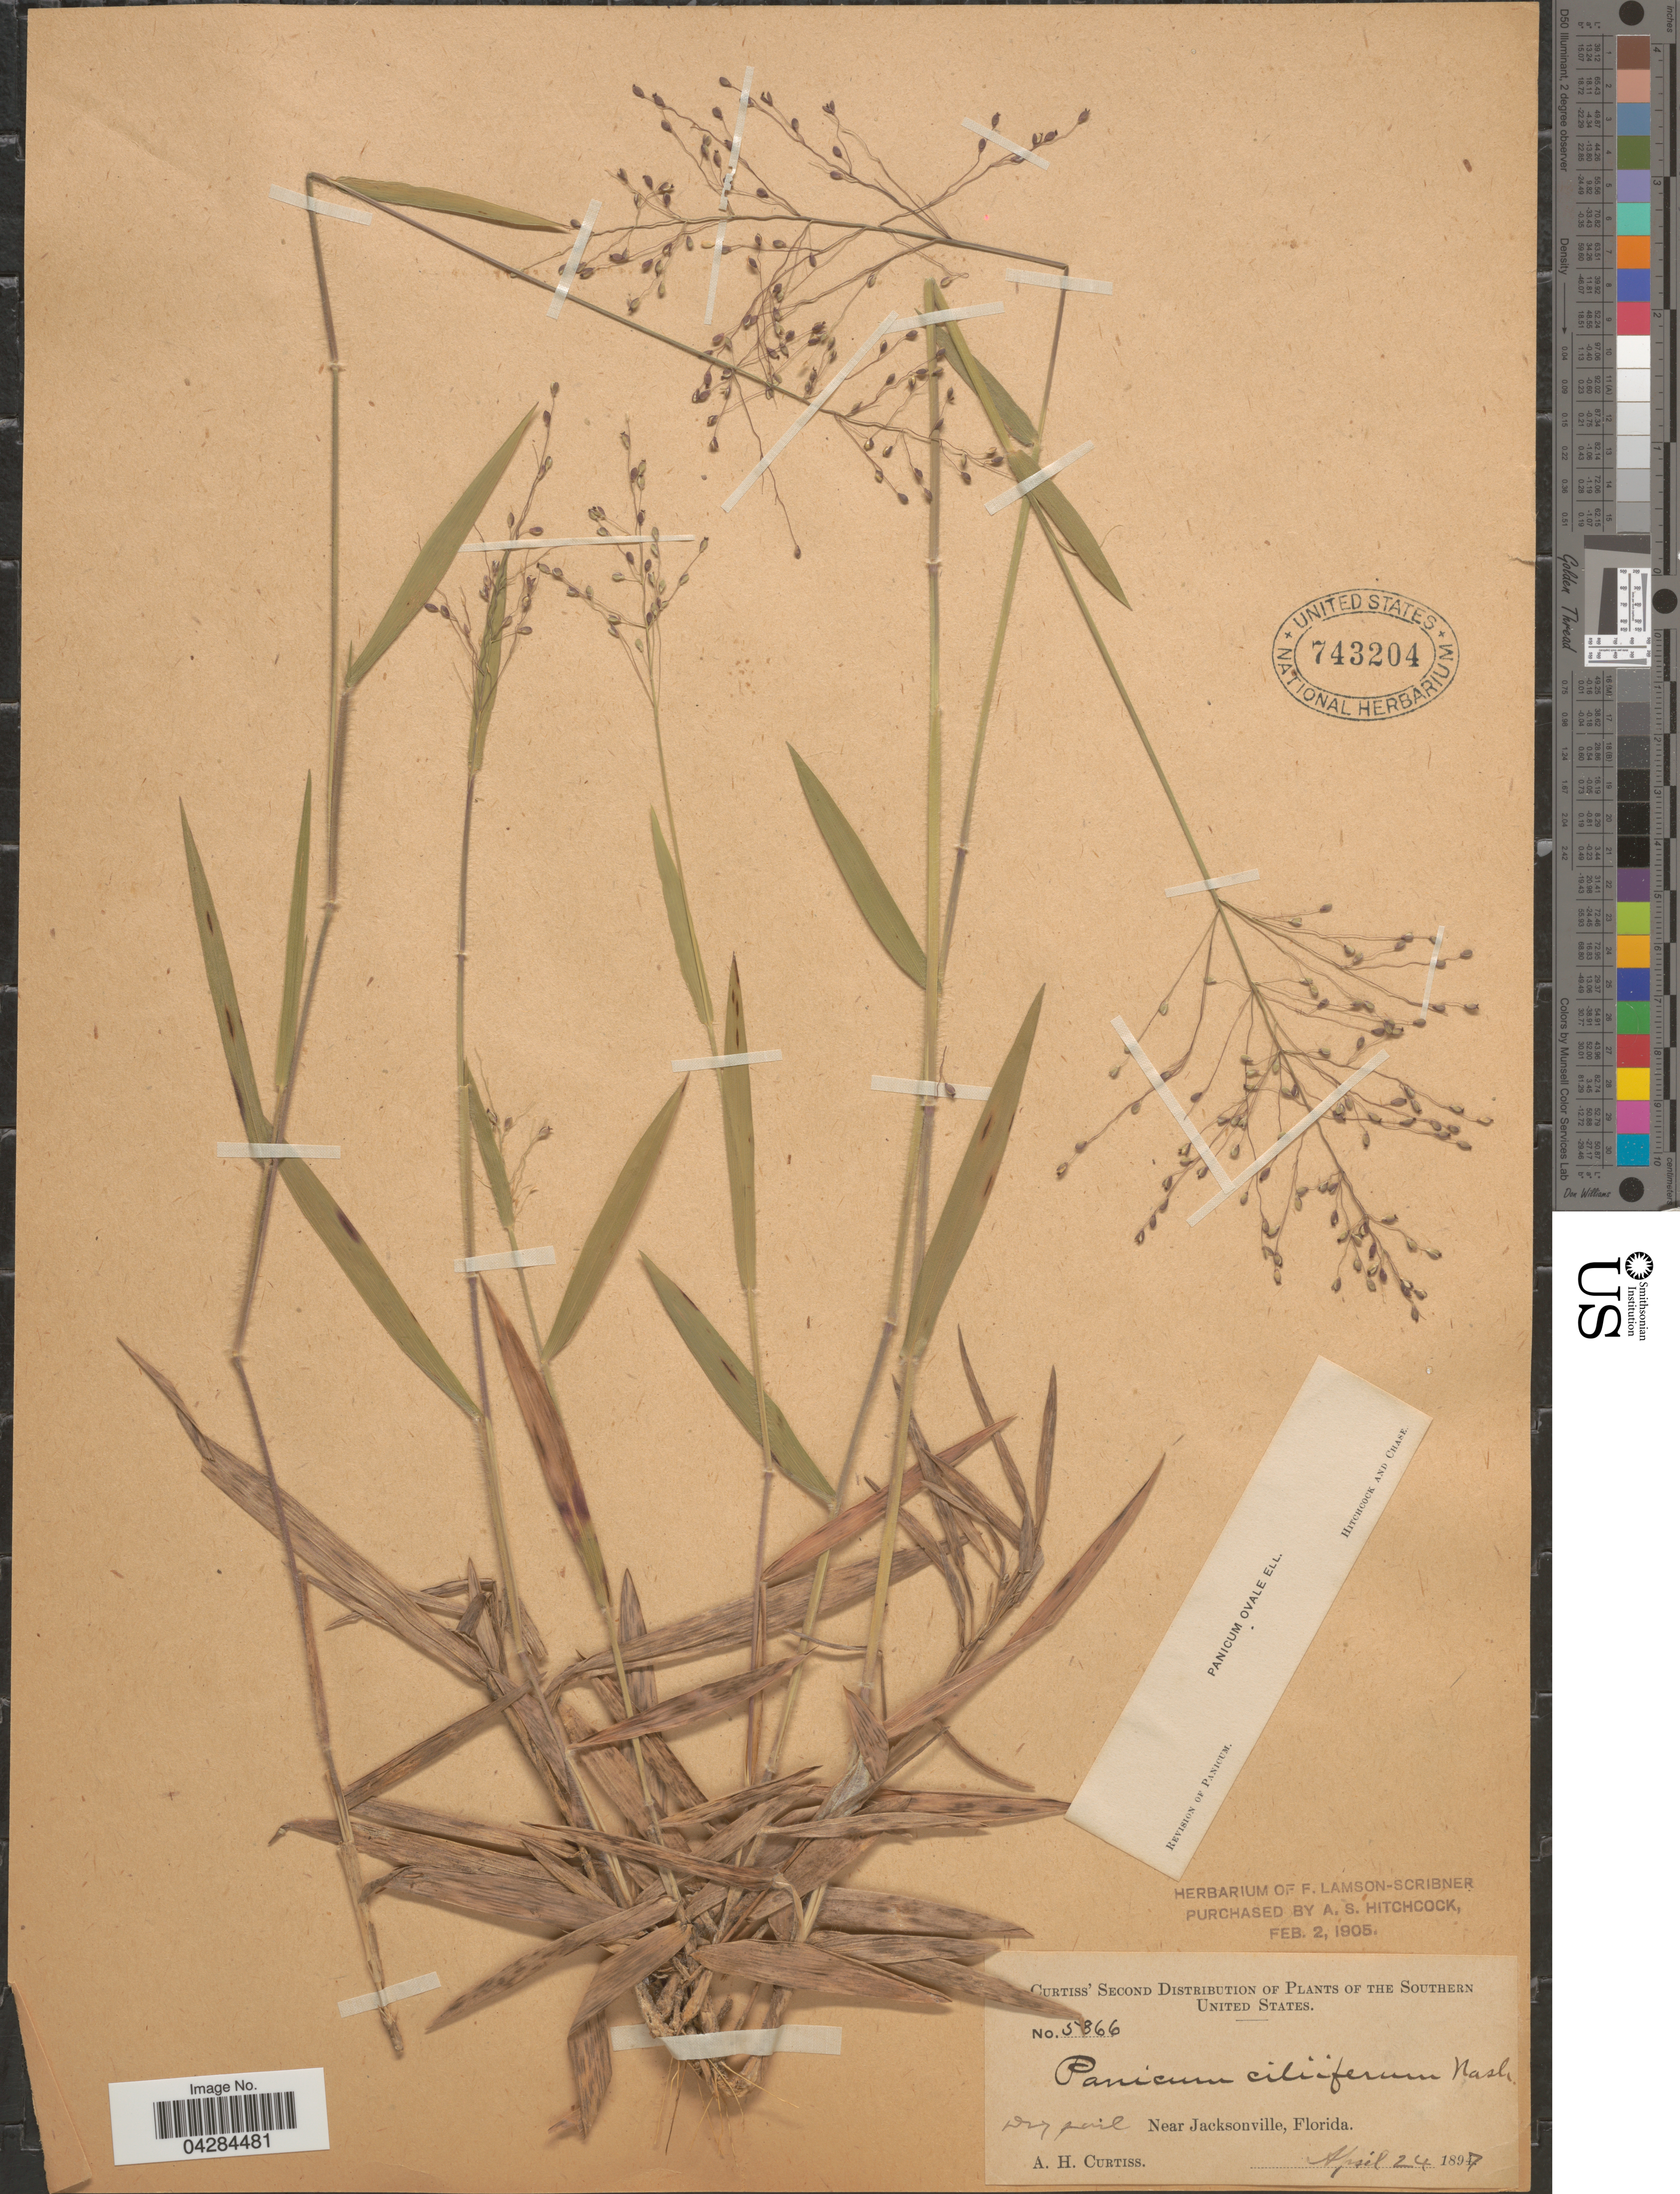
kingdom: Plantae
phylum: Tracheophyta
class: Liliopsida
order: Poales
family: Poaceae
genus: Dichanthelium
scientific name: Dichanthelium ovale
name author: (Elliott) Gould & C.A. Clark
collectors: A. H. Curtiss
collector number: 5866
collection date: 1897-04-24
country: United States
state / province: Florida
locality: The Southern United States. Dry soil. Near Jacksonville.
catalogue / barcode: US 743204